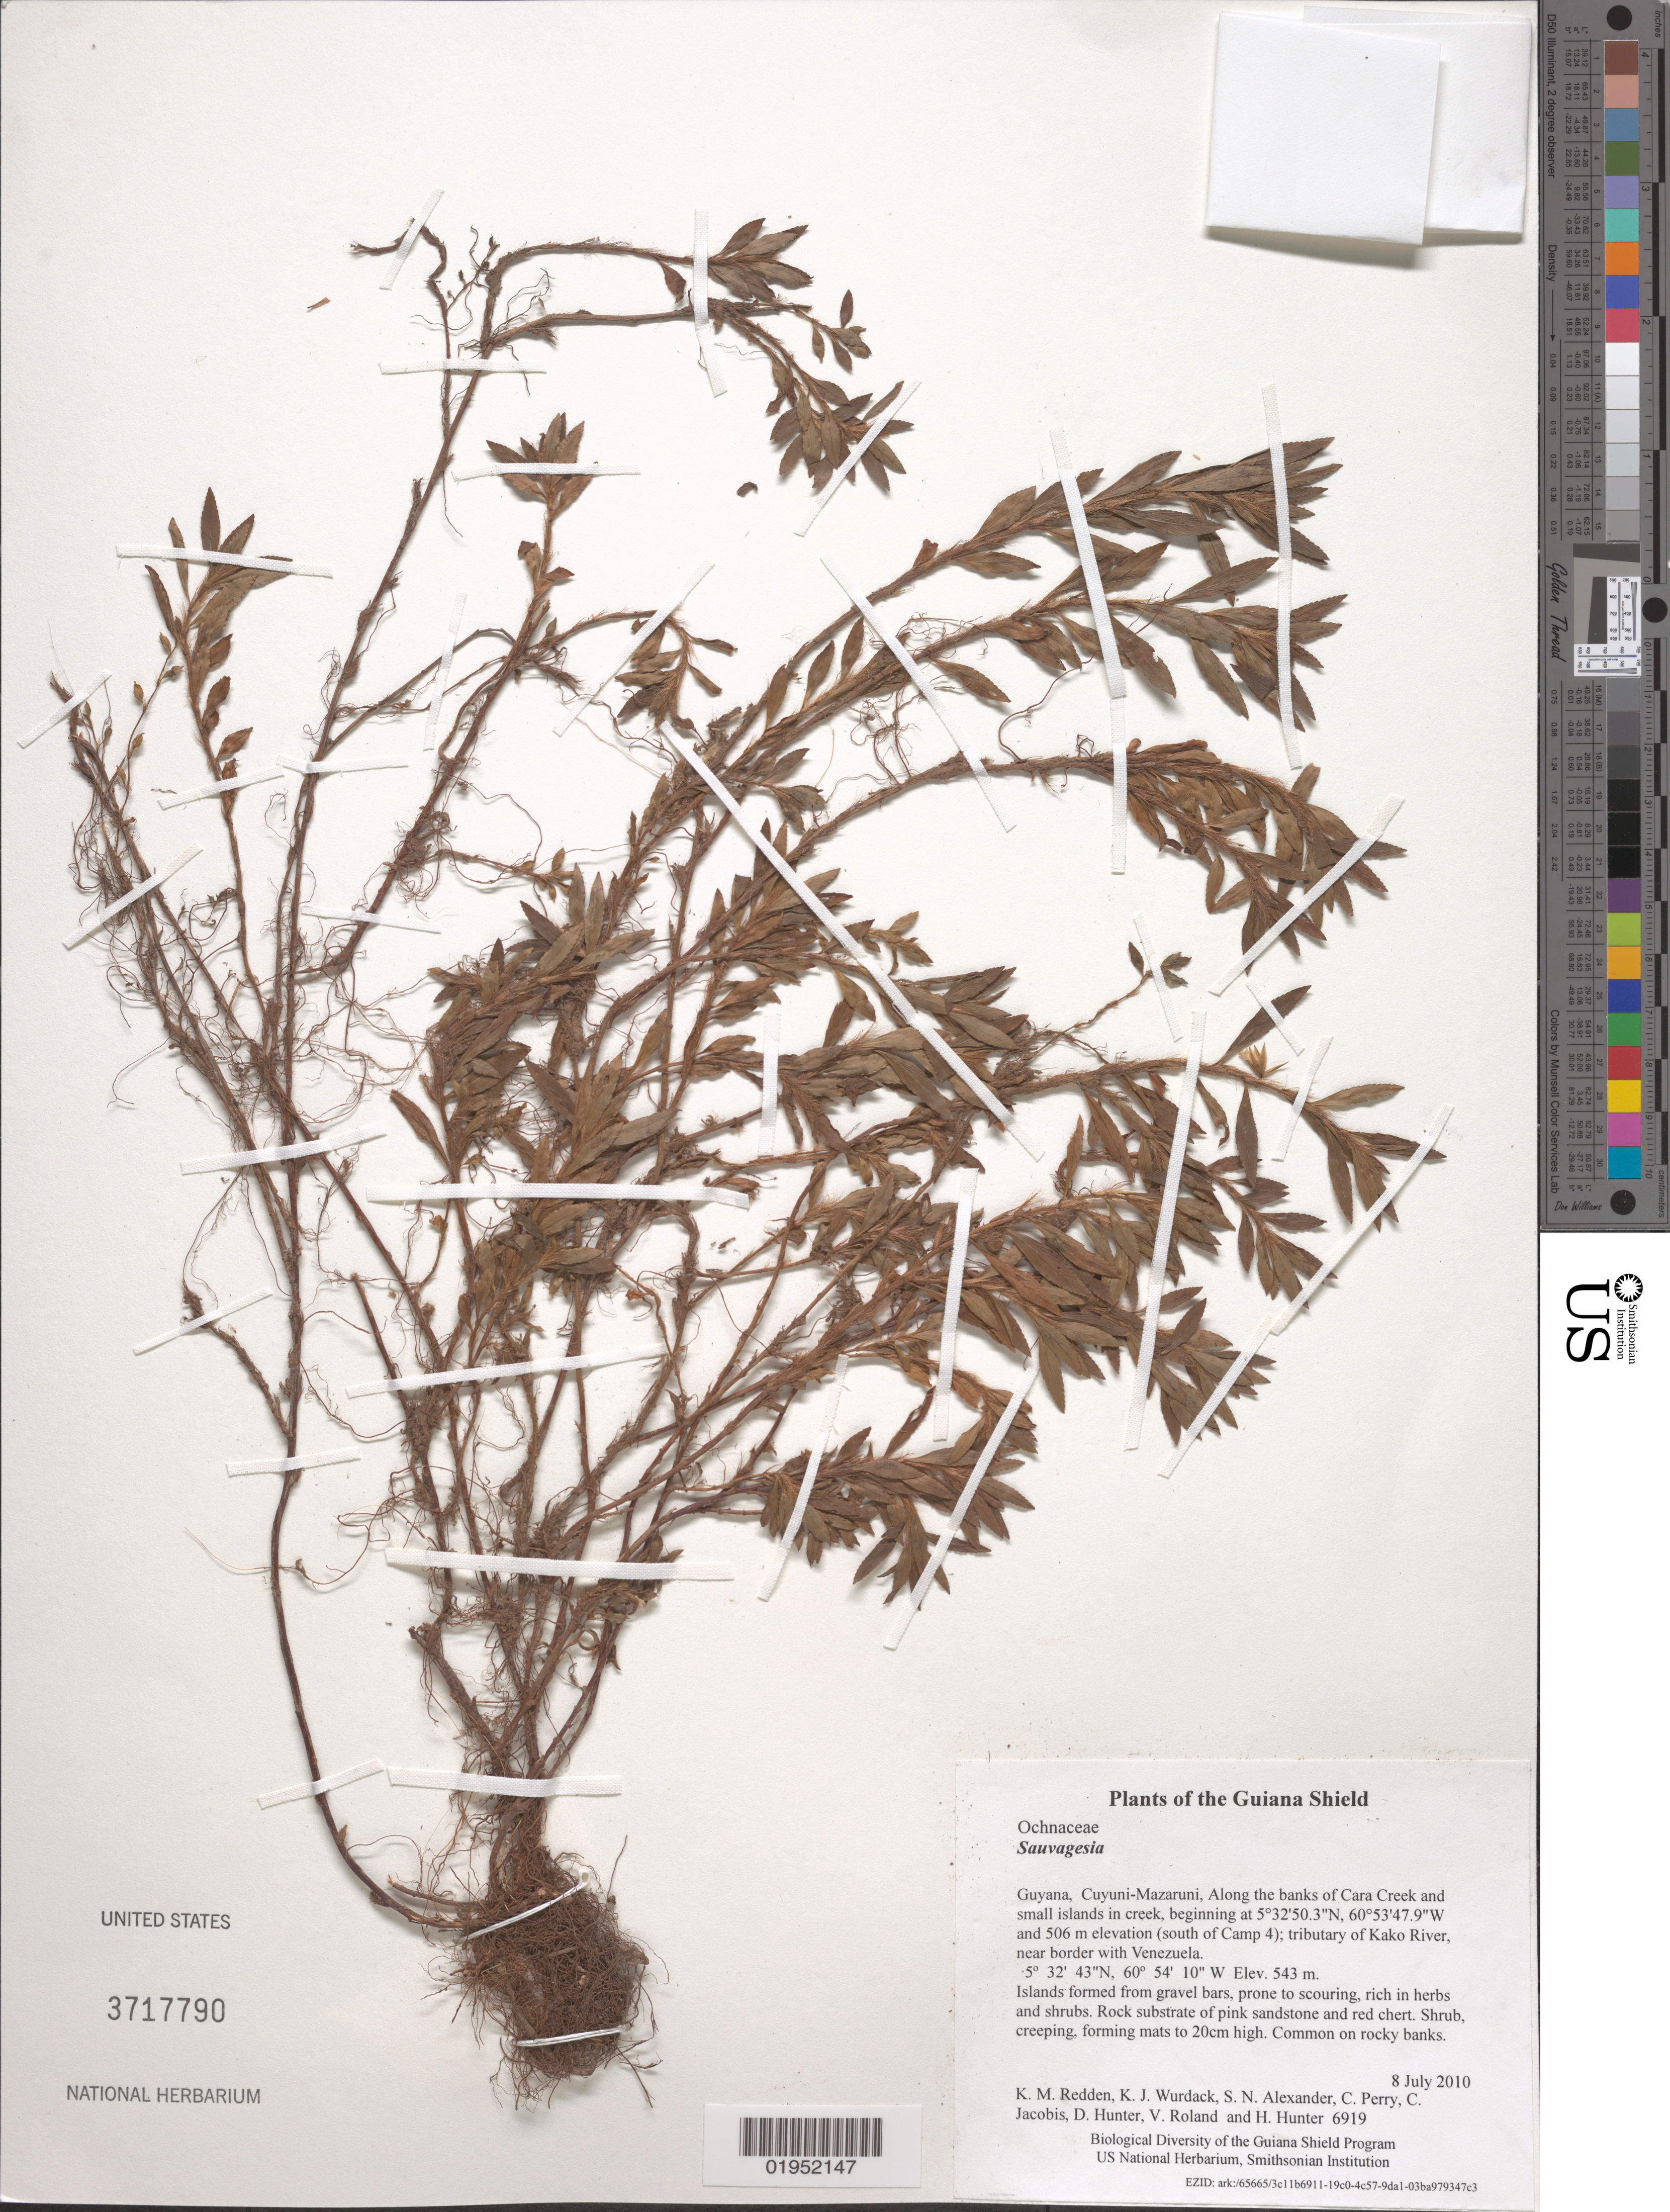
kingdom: Plantae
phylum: Tracheophyta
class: Magnoliopsida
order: Malpighiales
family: Ochnaceae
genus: Sauvagesia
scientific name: Sauvagesia sp.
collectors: K. M. Redden, K. Wurdack, S. N. Alexander, C. Perry, C. Jacobis, D. Hunter, V. Roland & H. Hunter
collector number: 6919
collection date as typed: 8 July 2010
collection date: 2010-07-08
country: Guyana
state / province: Cuyuni-Mazaruni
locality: Along the banks of Cara Creek and small islands in creek, beginning at 5°32'50.3"N, 60°53'47.9"W and 506 m elevation (south of Camp 4); tributary of Kako River, near border with Venezuela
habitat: Islands formed from gravel bars, prone to scouring, rich in herbs and shrubs. Rock substrate of pink sandstone and red chert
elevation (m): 543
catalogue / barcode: US 3717790